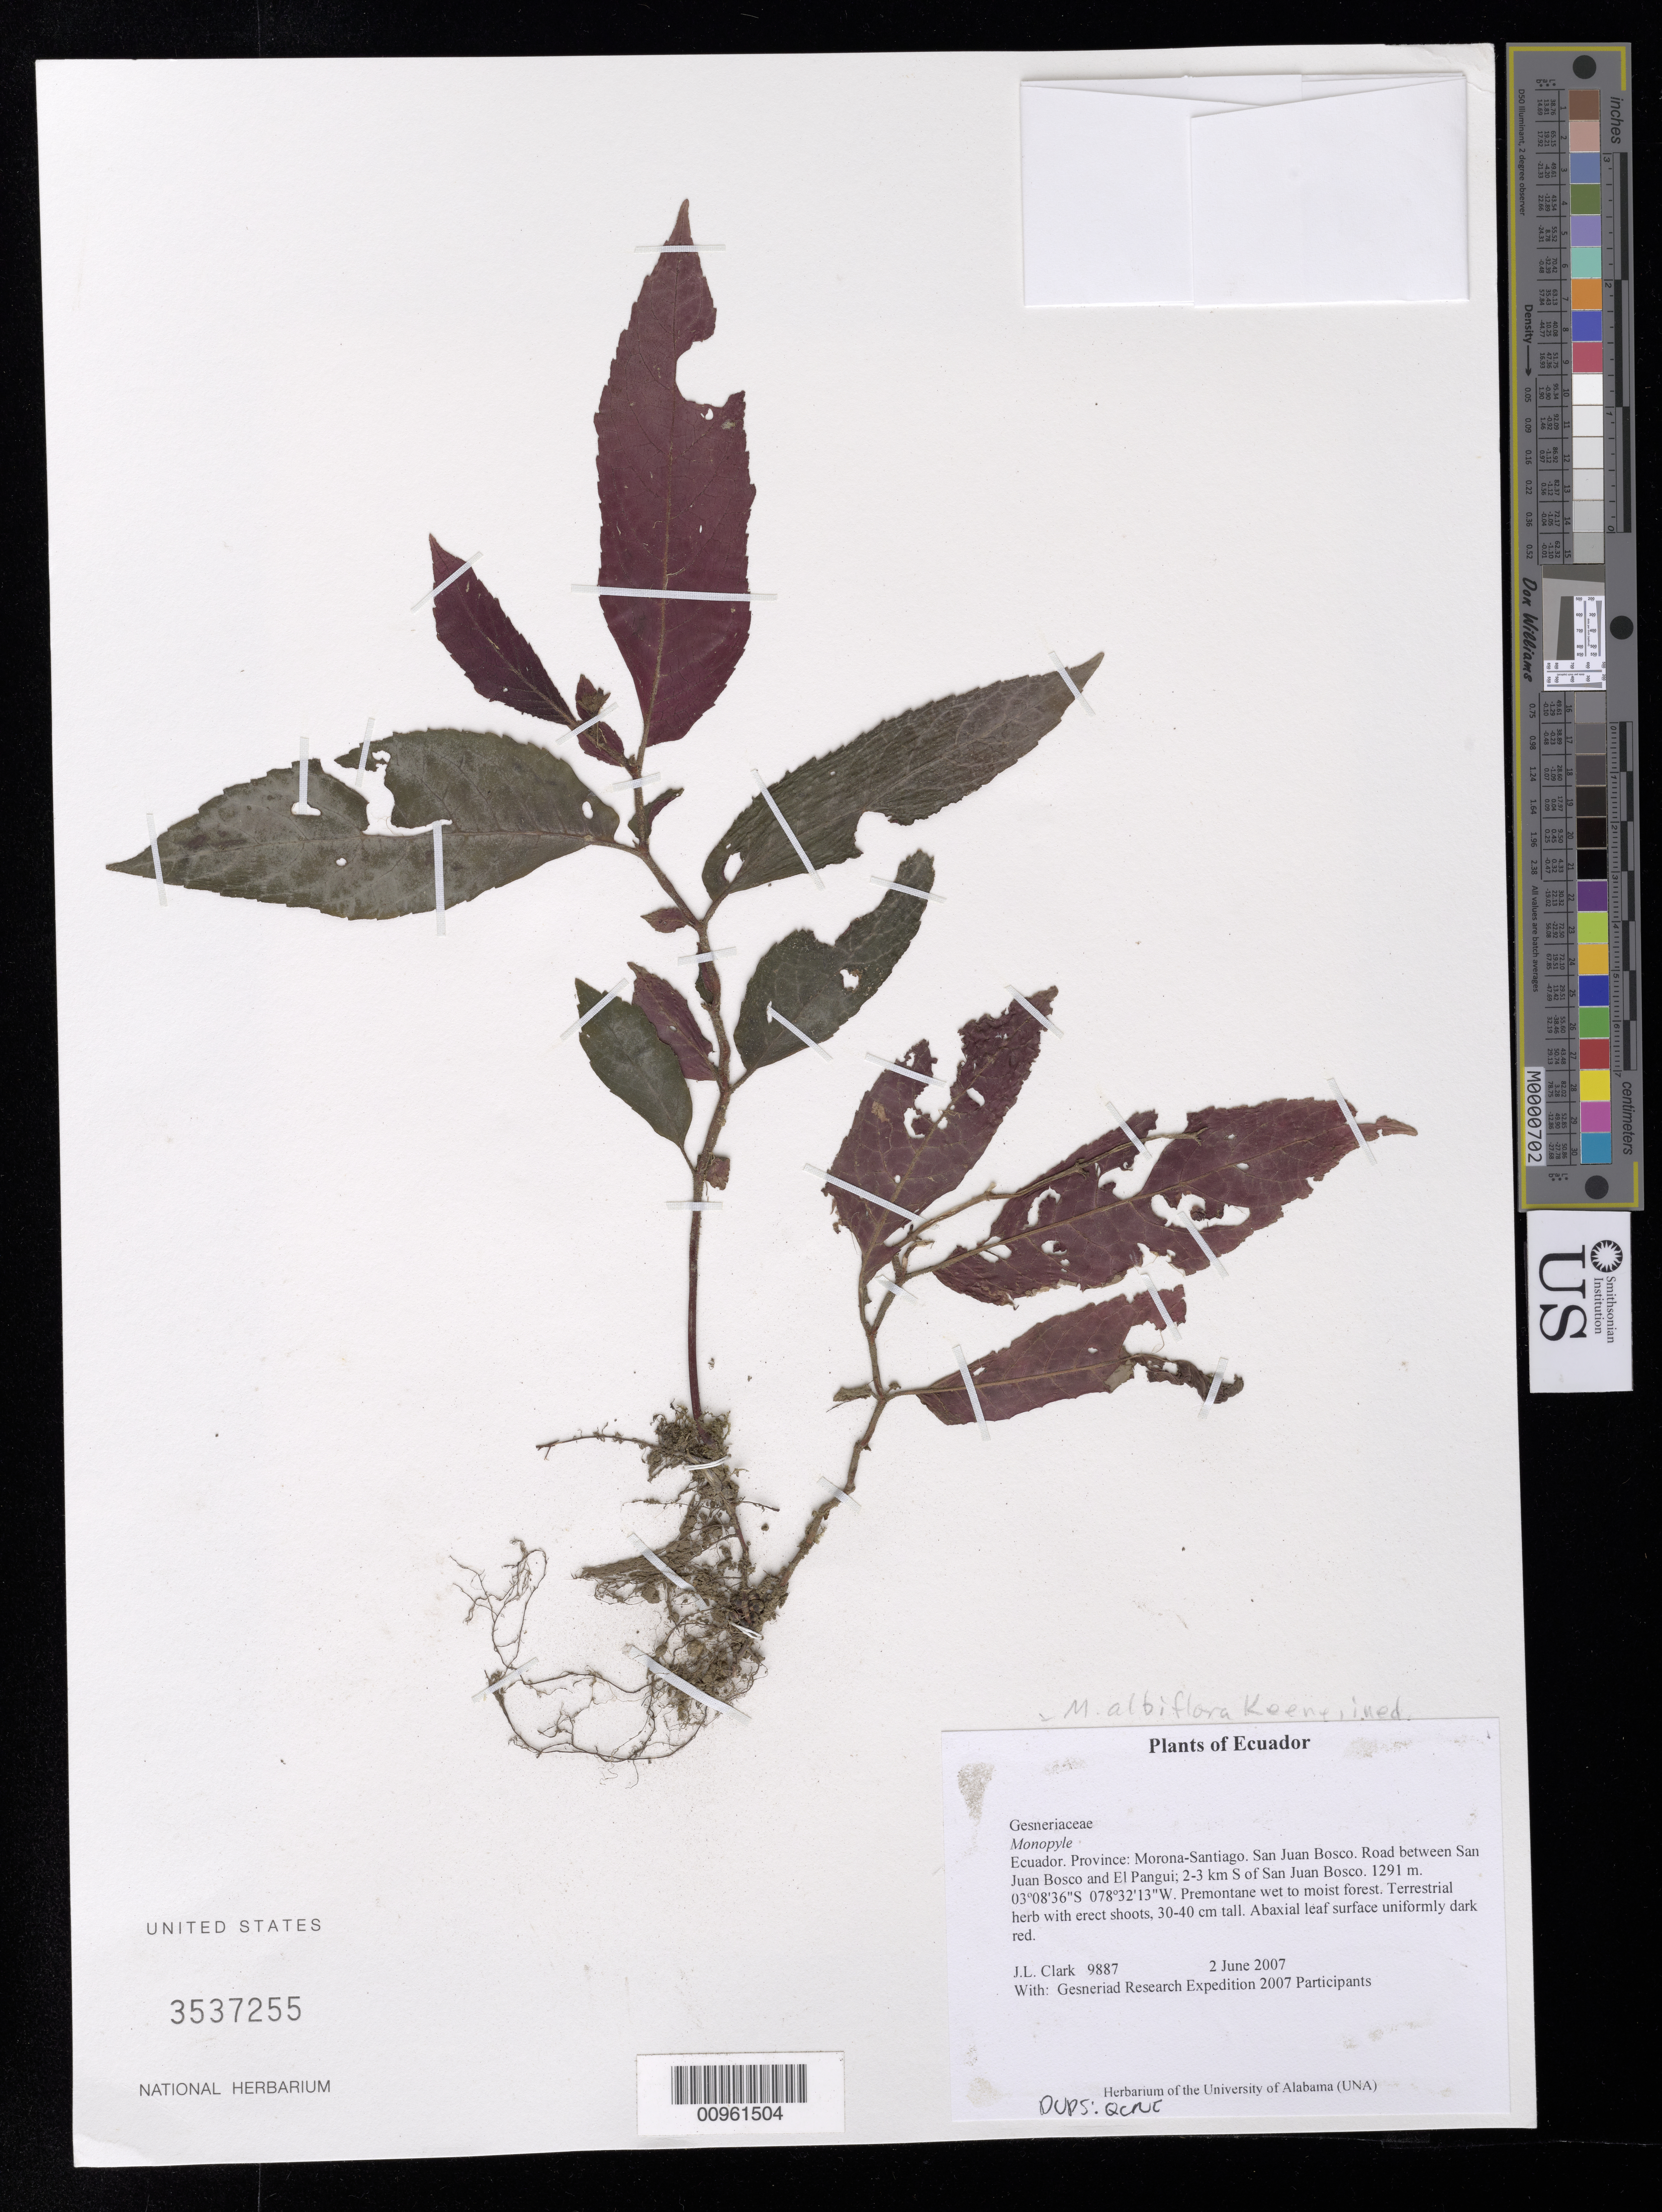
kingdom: Plantae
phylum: Tracheophyta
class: Magnoliopsida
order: Lamiales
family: Gesneriaceae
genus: Monopyle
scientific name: Monopyle sp.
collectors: J. L. Clark & Gesneriad Research Expedition 2007 Participants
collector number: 9887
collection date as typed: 02 Jun 2007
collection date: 2007-06-02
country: Ecuador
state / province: Morona-Santiago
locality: San Juan Bosco. Road between San Juan Bosco and El Pangui; 2-3 km S of San Juan Bosco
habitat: Premontane wet to moist forest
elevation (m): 1291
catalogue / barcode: US 3537255